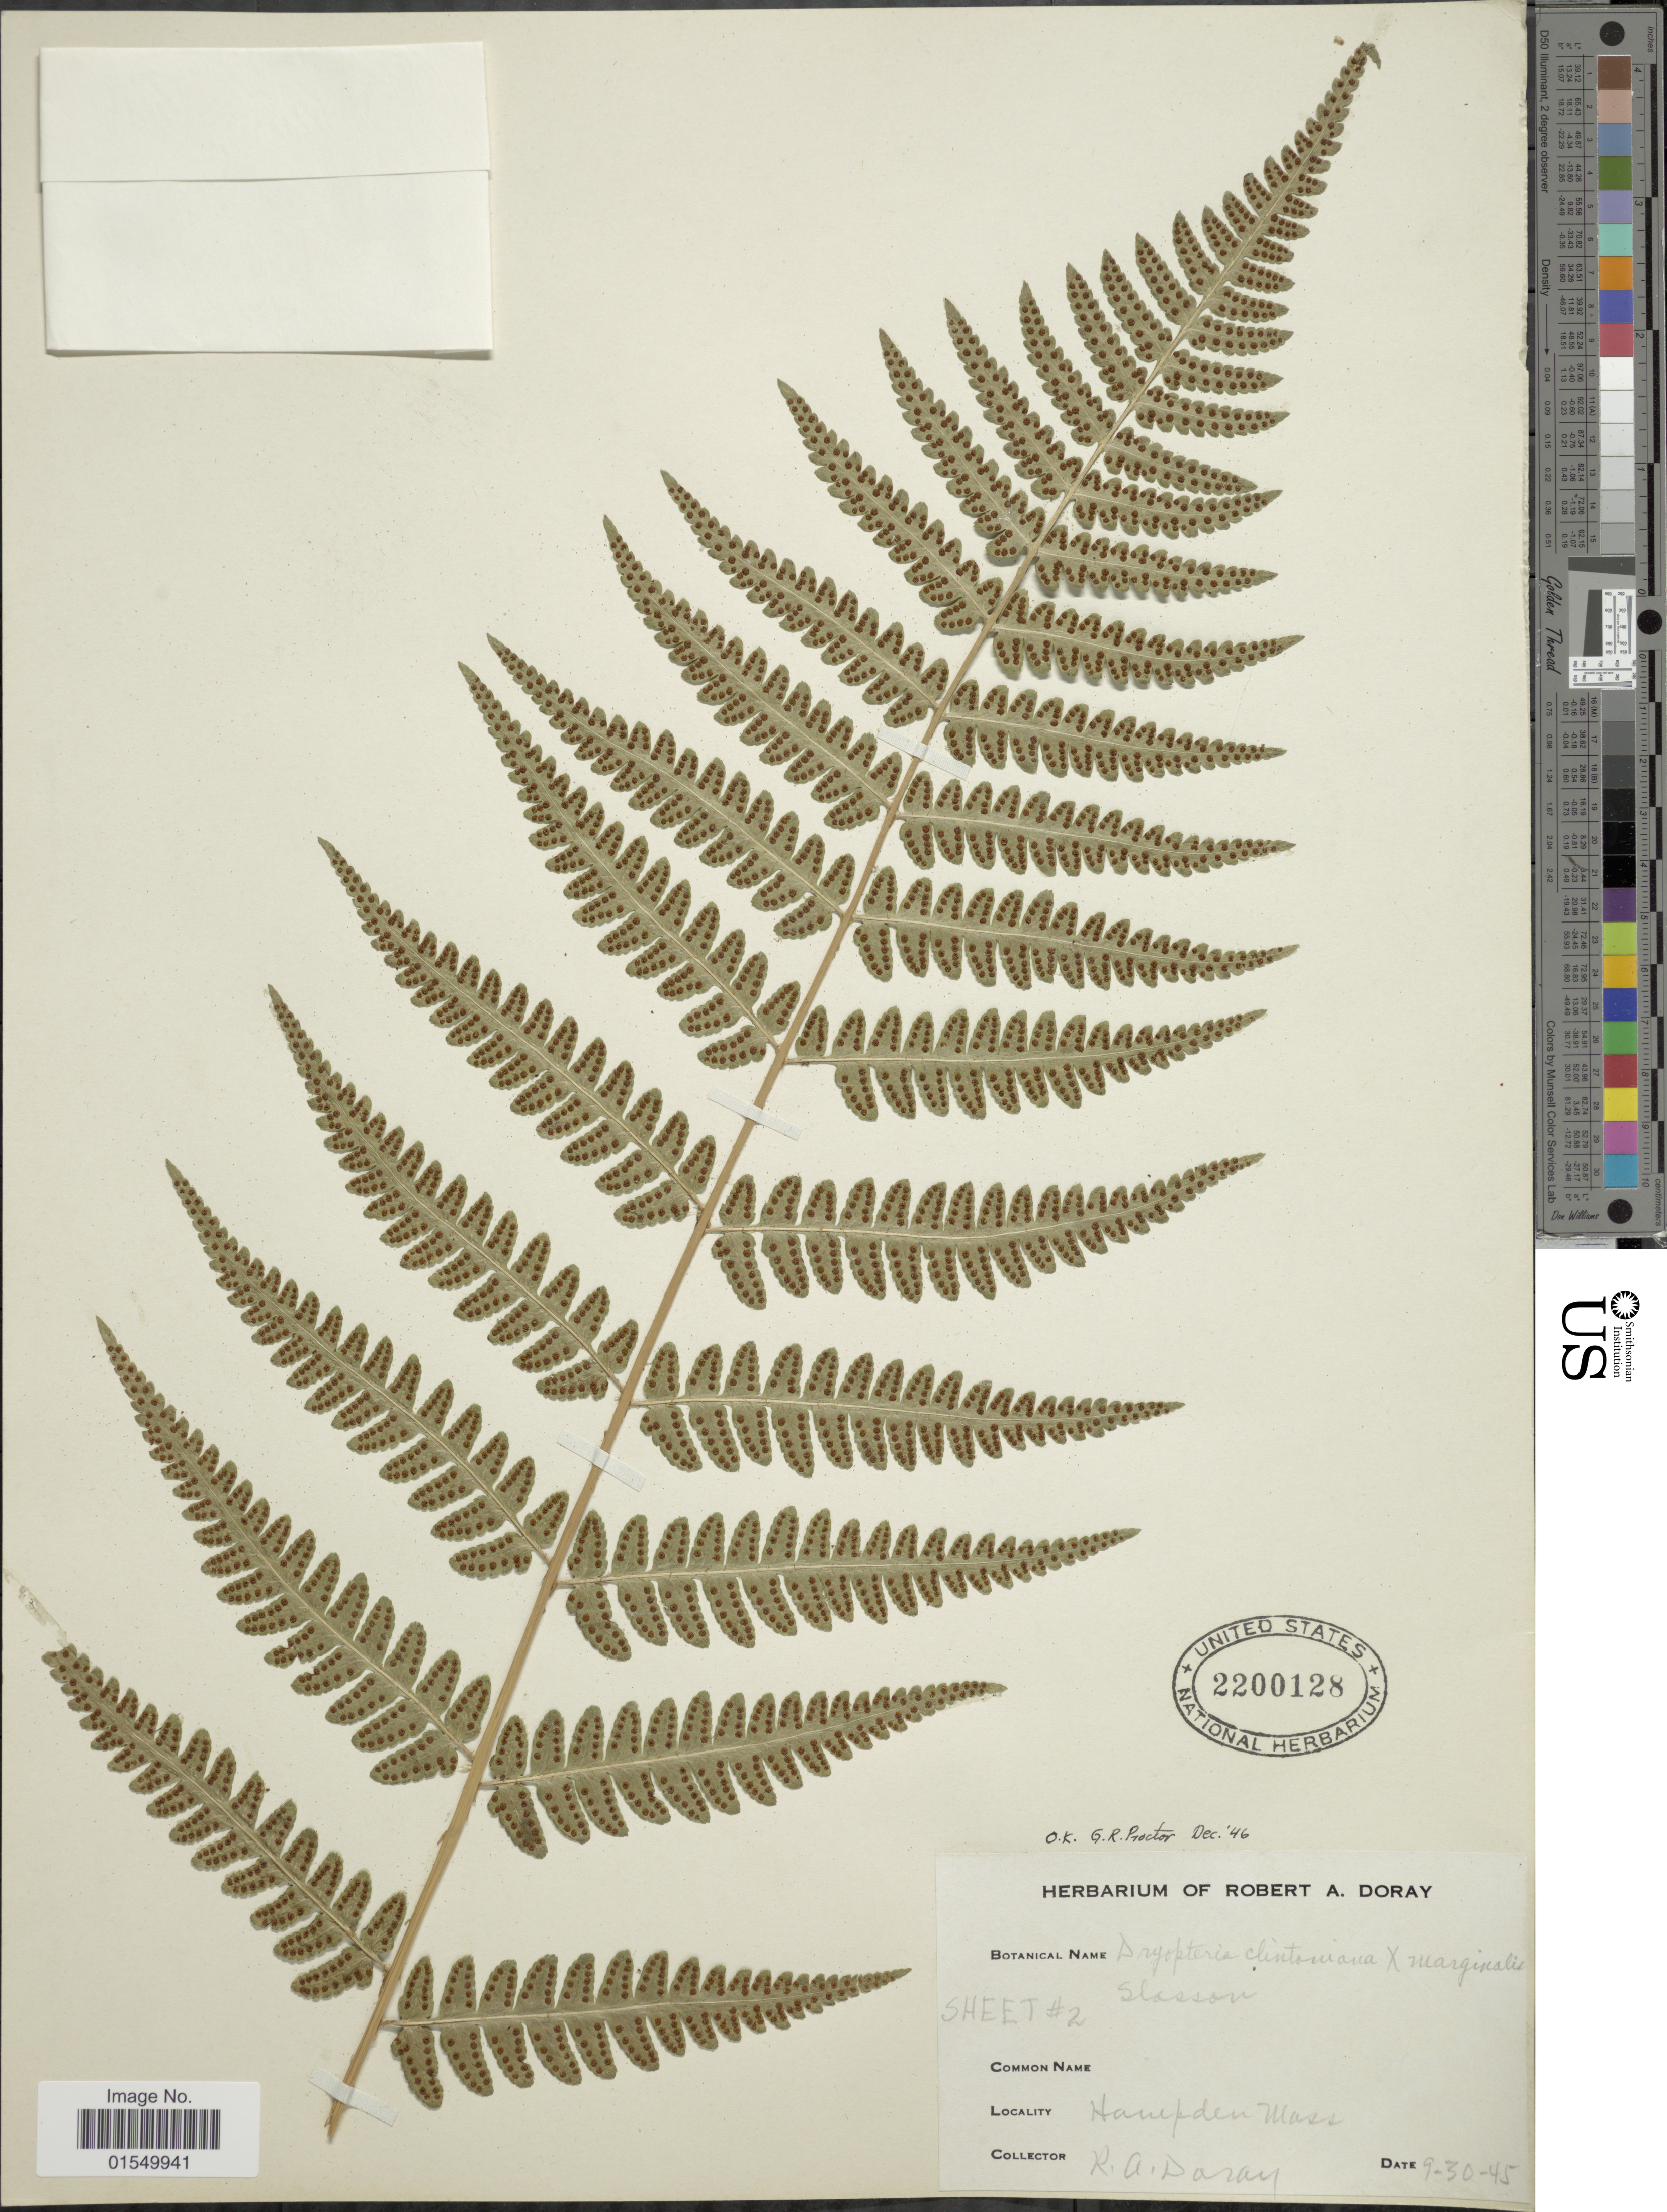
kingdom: Plantae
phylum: Tracheophyta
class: Polypodiopsida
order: Polypodiales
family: Dryopteridaceae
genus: Dryopteris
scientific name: Dryopteris x burgessii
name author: B. Boivin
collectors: R. Doray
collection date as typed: Transcribed d/m/y: 30/9/45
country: United States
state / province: Massachusetts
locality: Hampden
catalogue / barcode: US 2200128